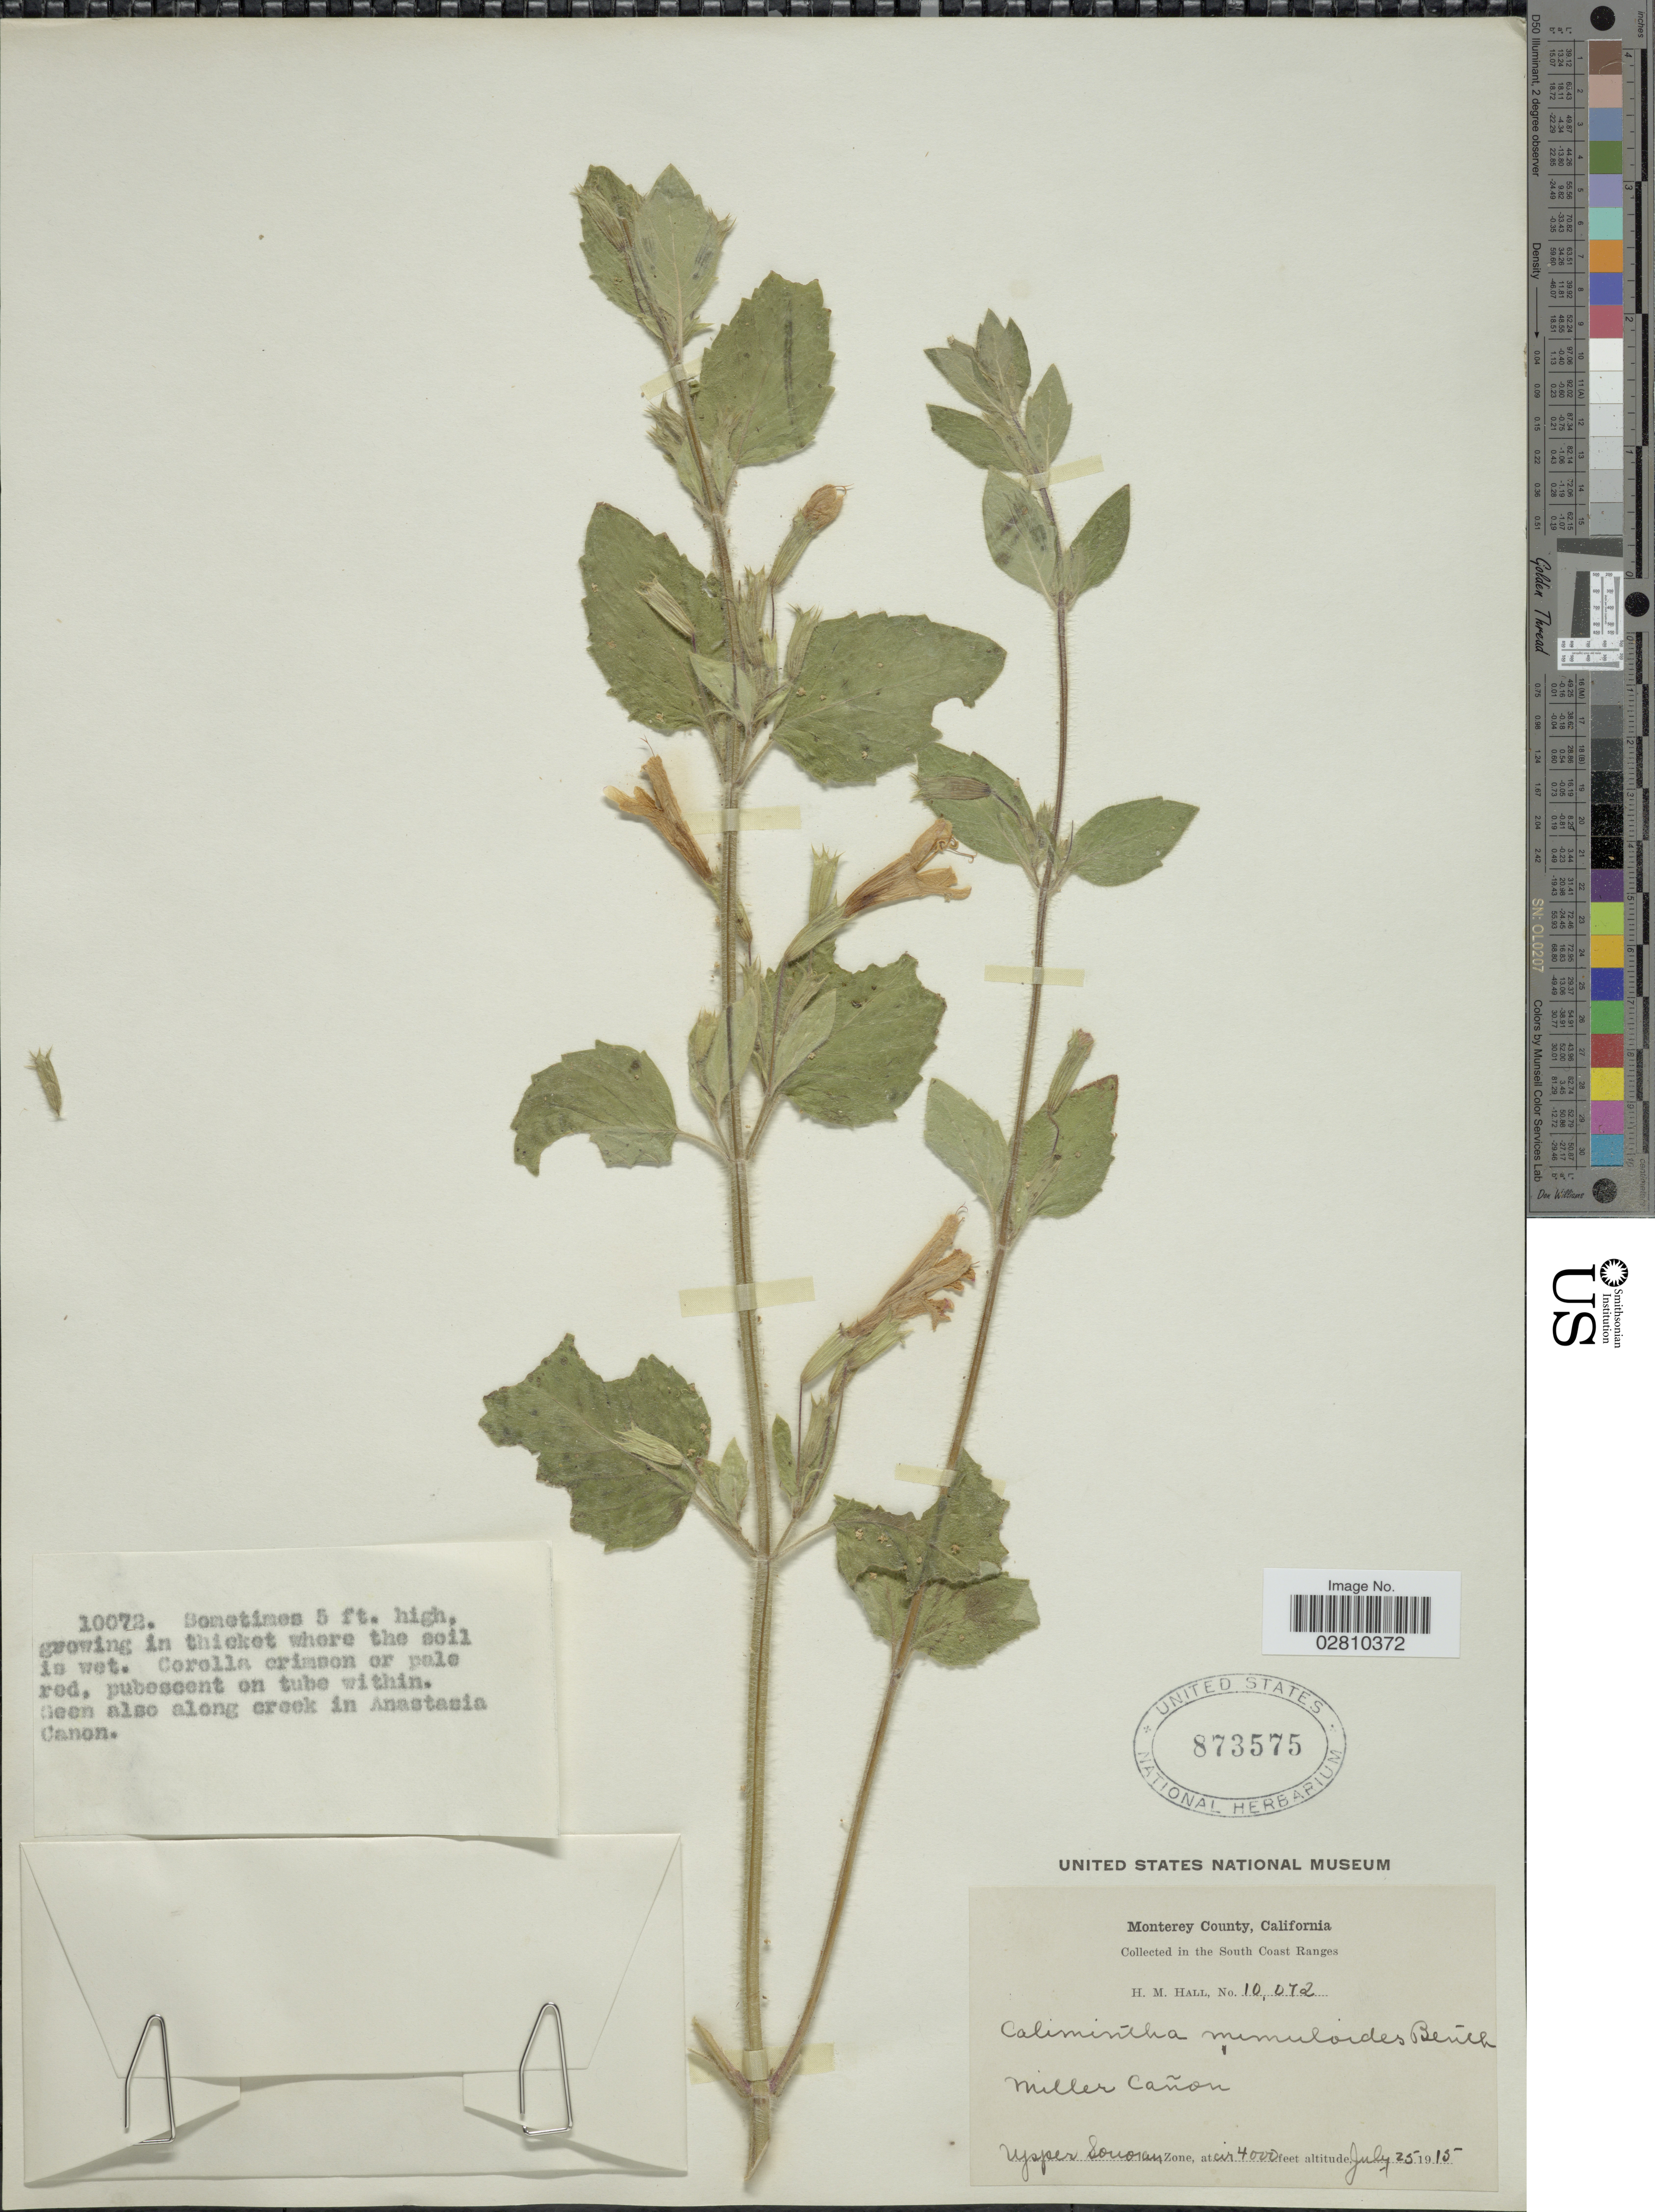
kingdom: Plantae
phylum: Tracheophyta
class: Magnoliopsida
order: Lamiales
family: Lamiaceae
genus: Clinopodium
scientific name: Clinopodium mimuloides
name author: (Benth.) Kuntze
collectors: H. M. Hall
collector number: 10072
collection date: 1915-07-25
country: United States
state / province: California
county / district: Monterey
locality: Monterey County. Collected in the South Coast Ranges. Miller Cañon. Upper Sonoran Zone.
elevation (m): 1219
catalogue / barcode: US 873575